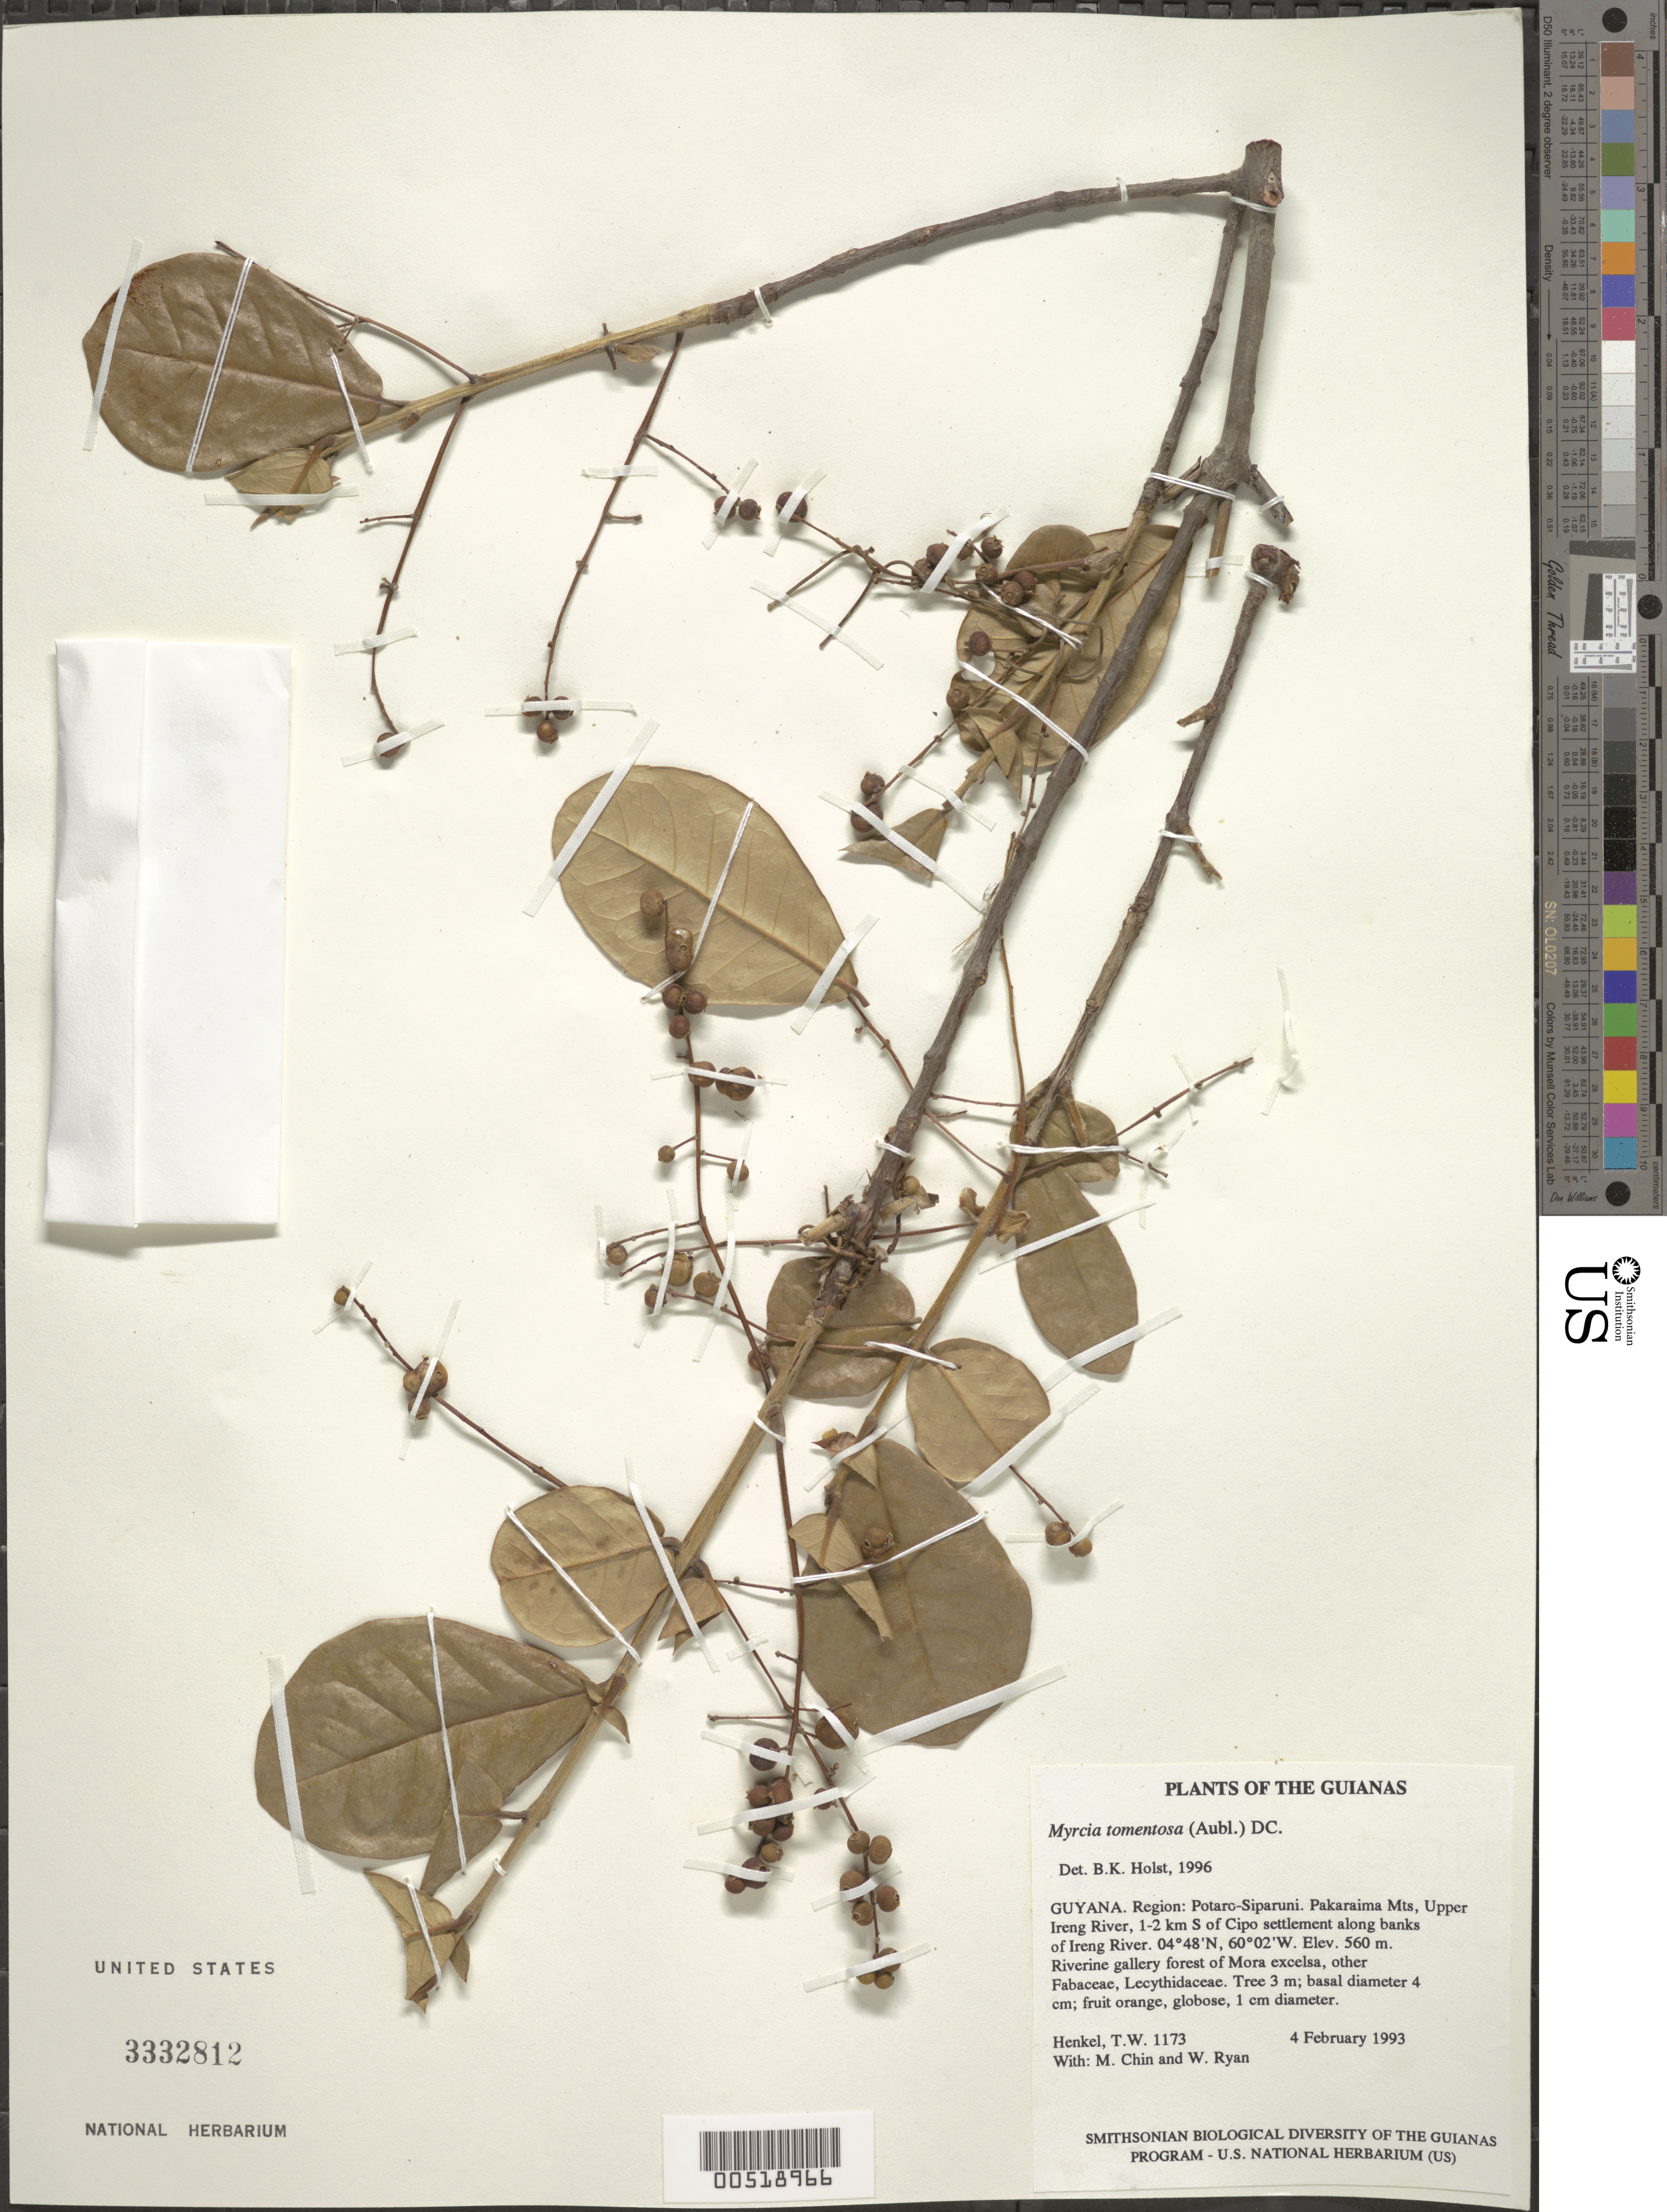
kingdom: Plantae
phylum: Tracheophyta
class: Magnoliopsida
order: Myrtales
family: Myrtaceae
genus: Myrcia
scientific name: Myrcia tomentosa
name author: (Aubl.) DC.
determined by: Holst, Bruce K.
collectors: T. Henkel, M. Chin & W. Ryan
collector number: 1173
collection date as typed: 4 February 1993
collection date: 1993-02-04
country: Guyana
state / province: Potaro-Siparuni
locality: Pakaraima Mts, Upper Ireng River, 1-2 km S of Cipo settlement along banks of Ireng River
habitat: Riverine gallery forest of Mora excelsa, other Fabaceae, Lecythidaceae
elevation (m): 560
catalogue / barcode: US 3332812